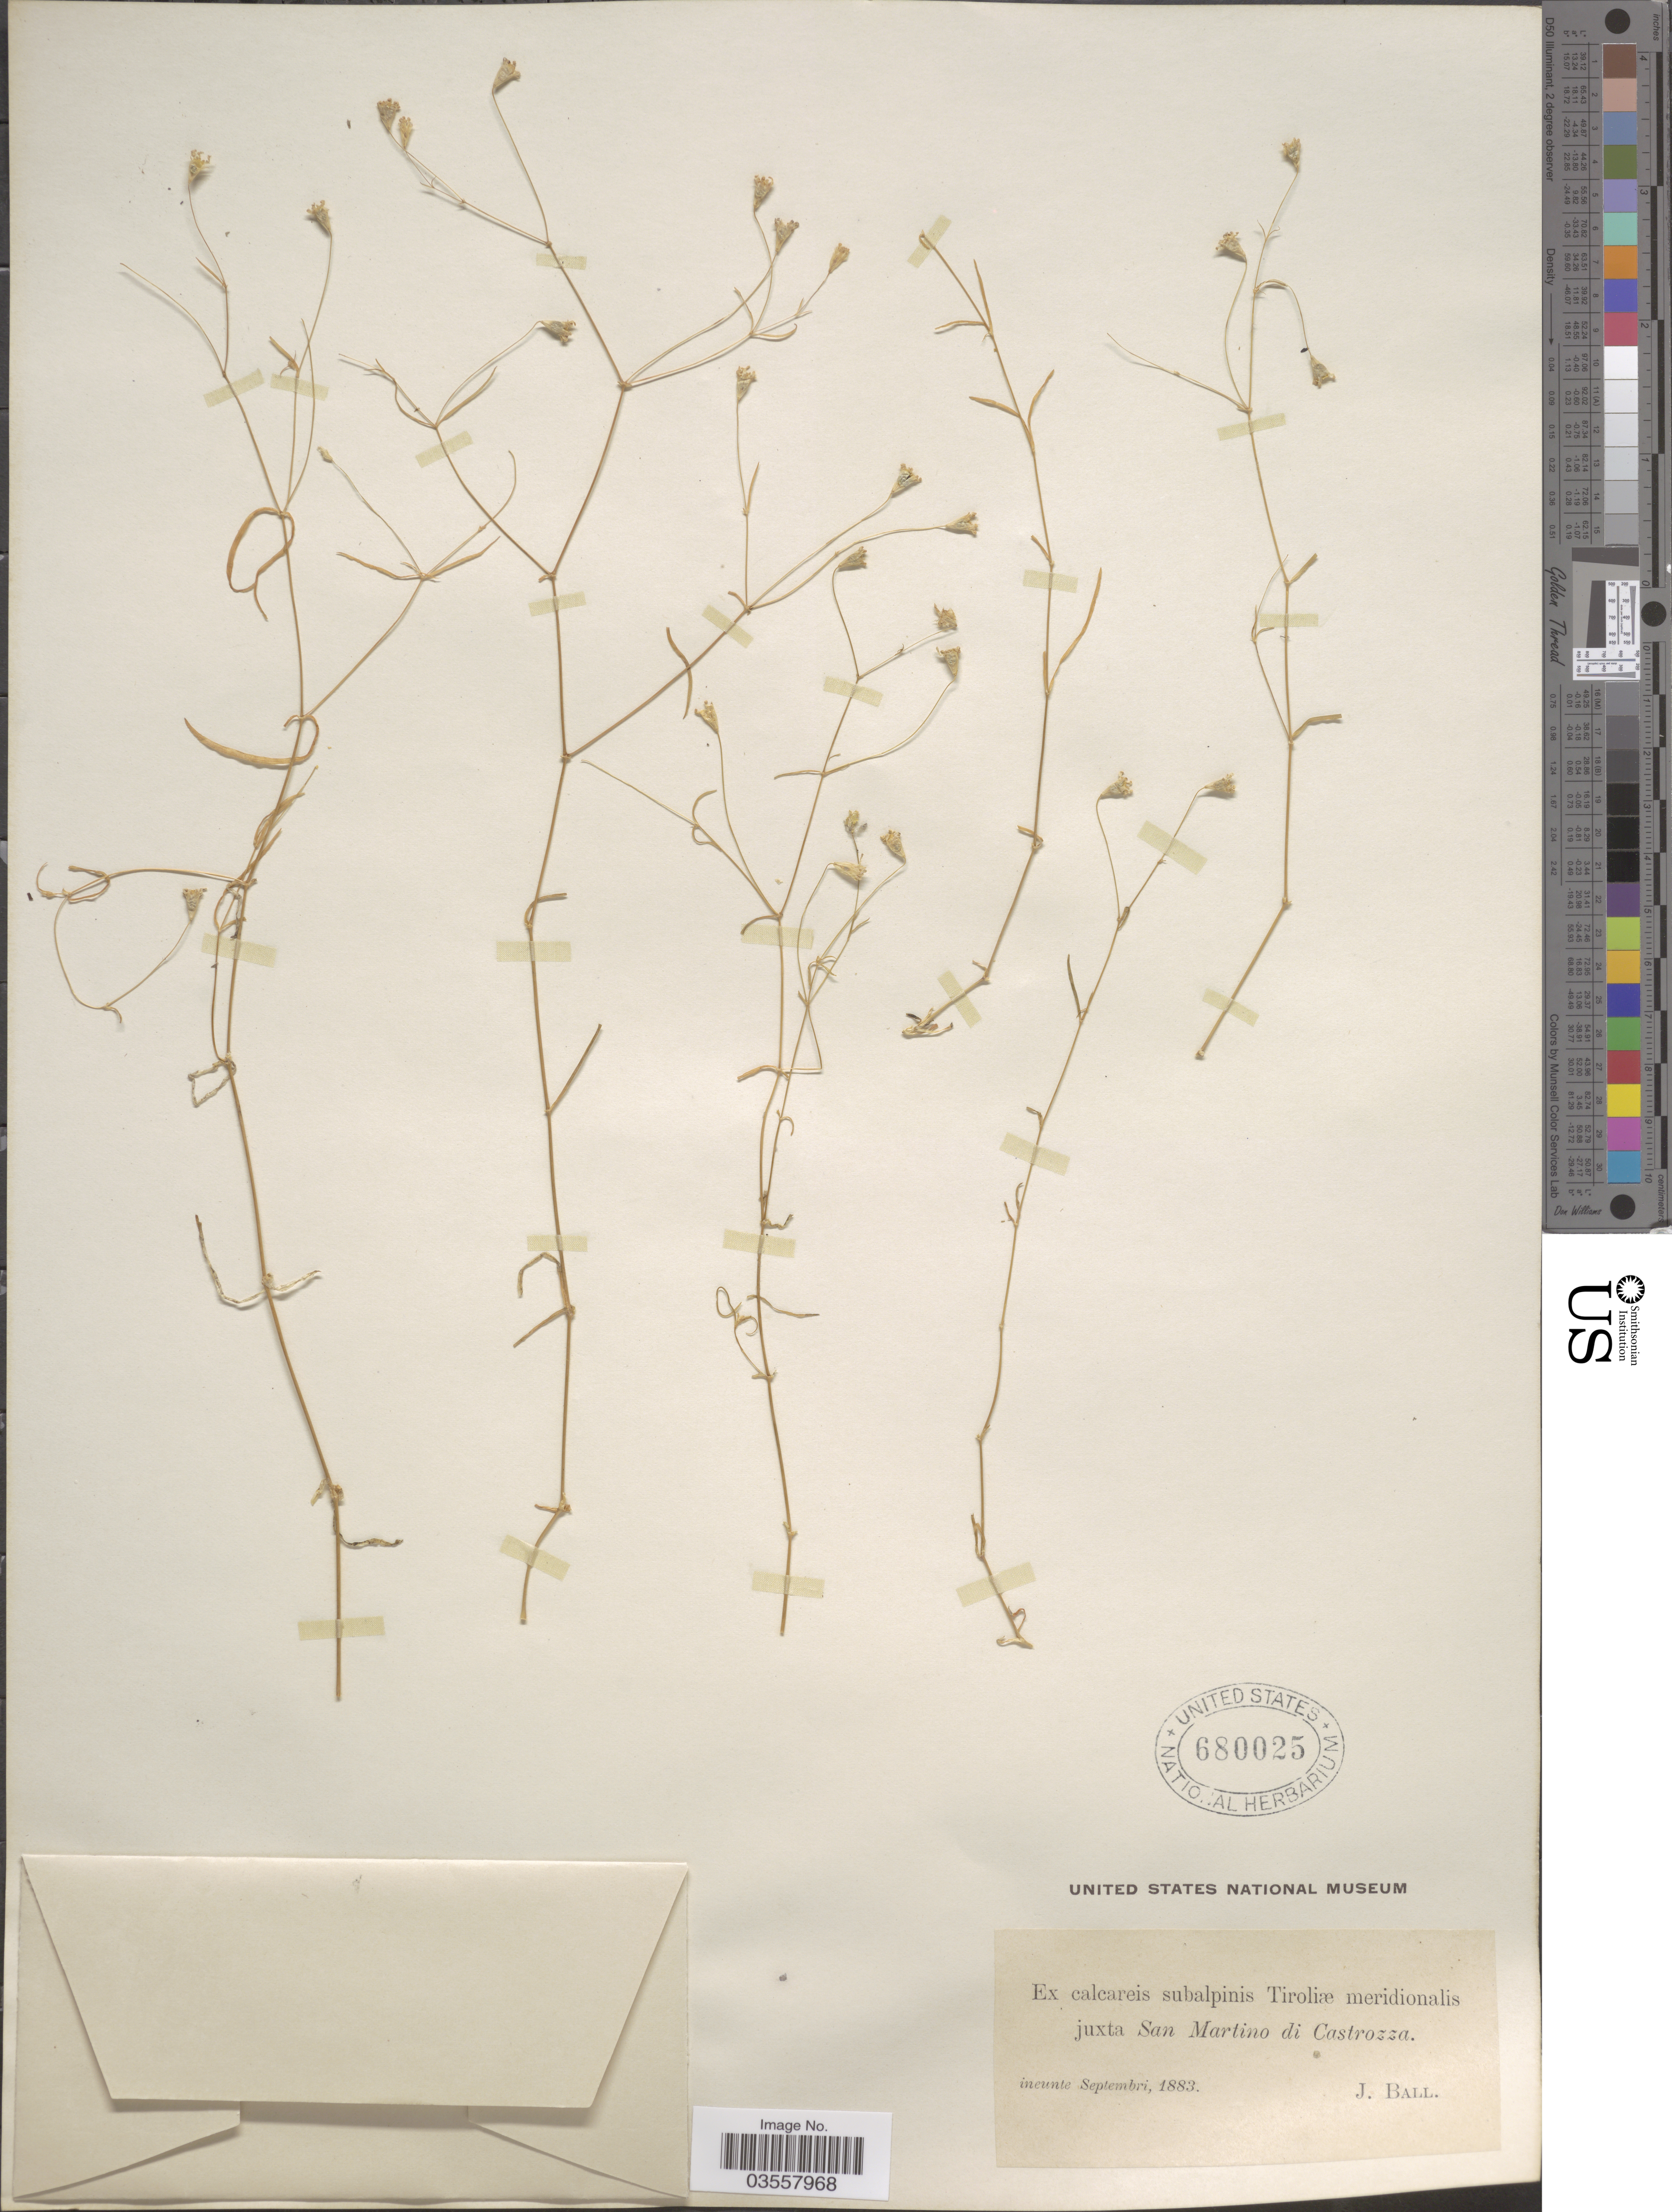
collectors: J. Ball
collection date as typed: ineunte Septembri, 1883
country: Italy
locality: Ex calcareis subalpinis Tiroliæ meridionalis juxta San Martino di Castrozza.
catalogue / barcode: US 680025